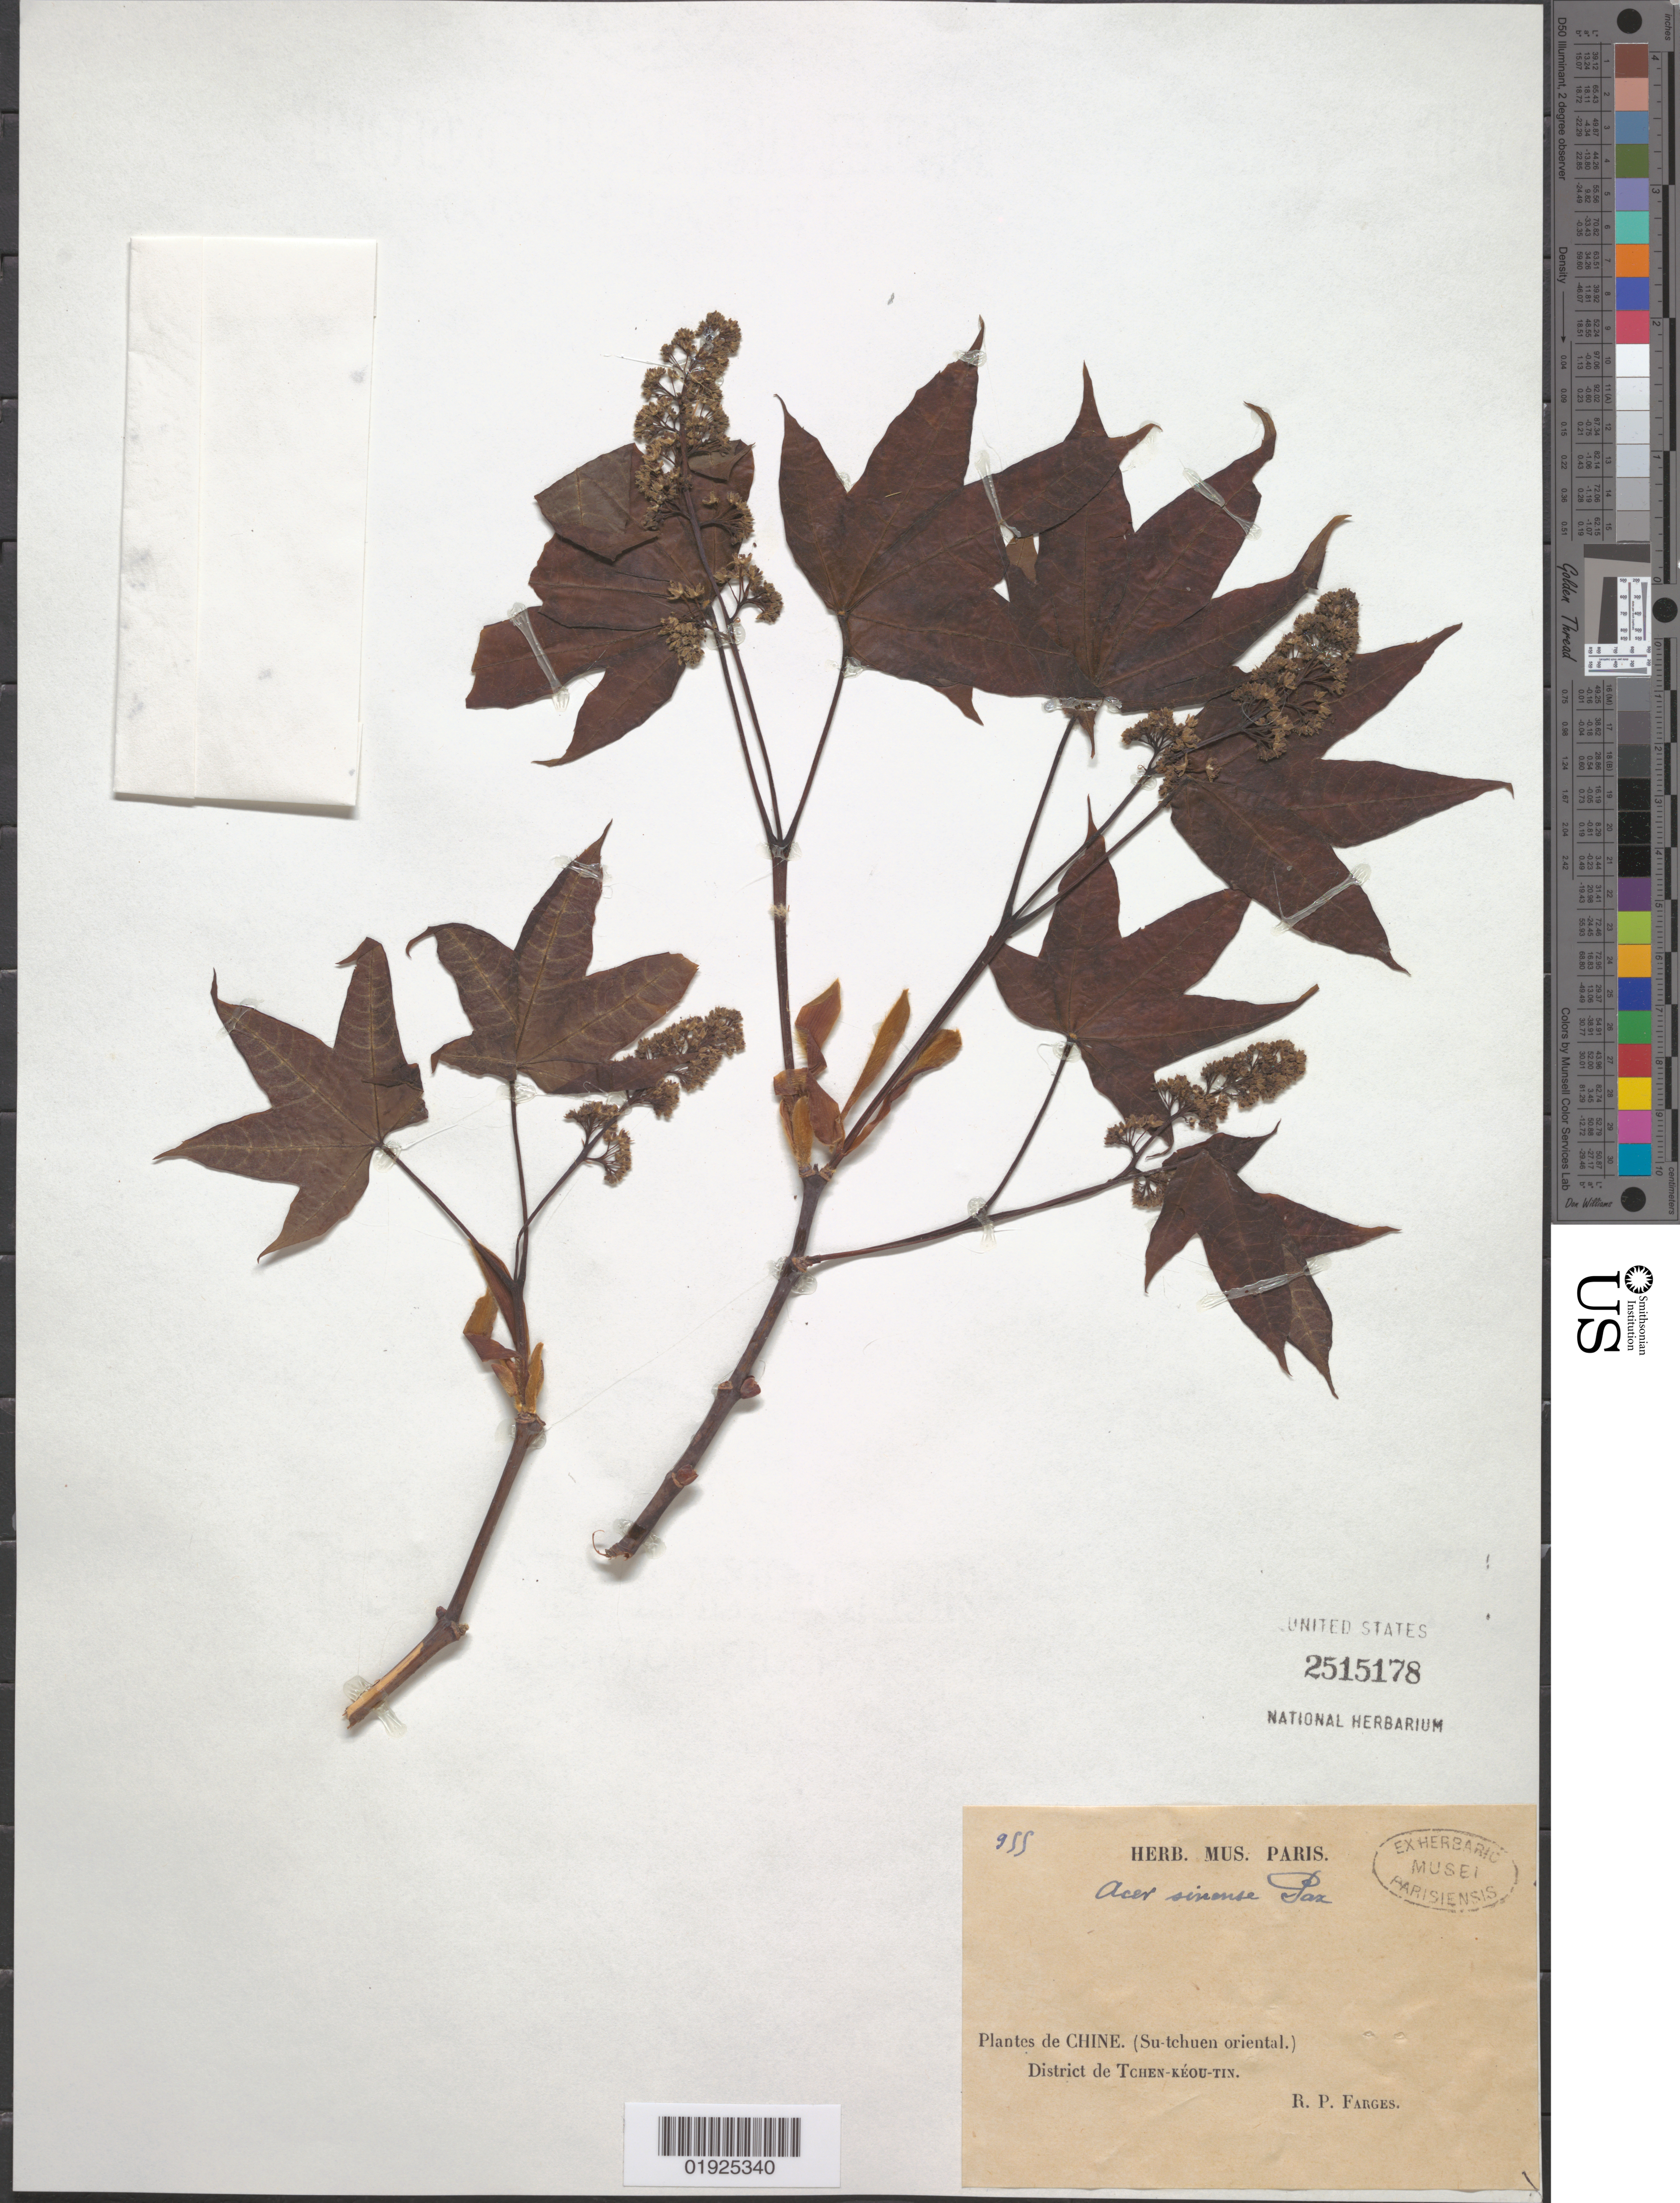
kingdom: Plantae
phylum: Tracheophyta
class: Magnoliopsida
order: Sapindales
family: Sapindaceae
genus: Acer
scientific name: Acer sinense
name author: Pax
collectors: P. G. Farges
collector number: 955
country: China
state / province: Sichuan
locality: Sutchuen oriental. District de Tchen-Kéou-tin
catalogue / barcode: US 2515178